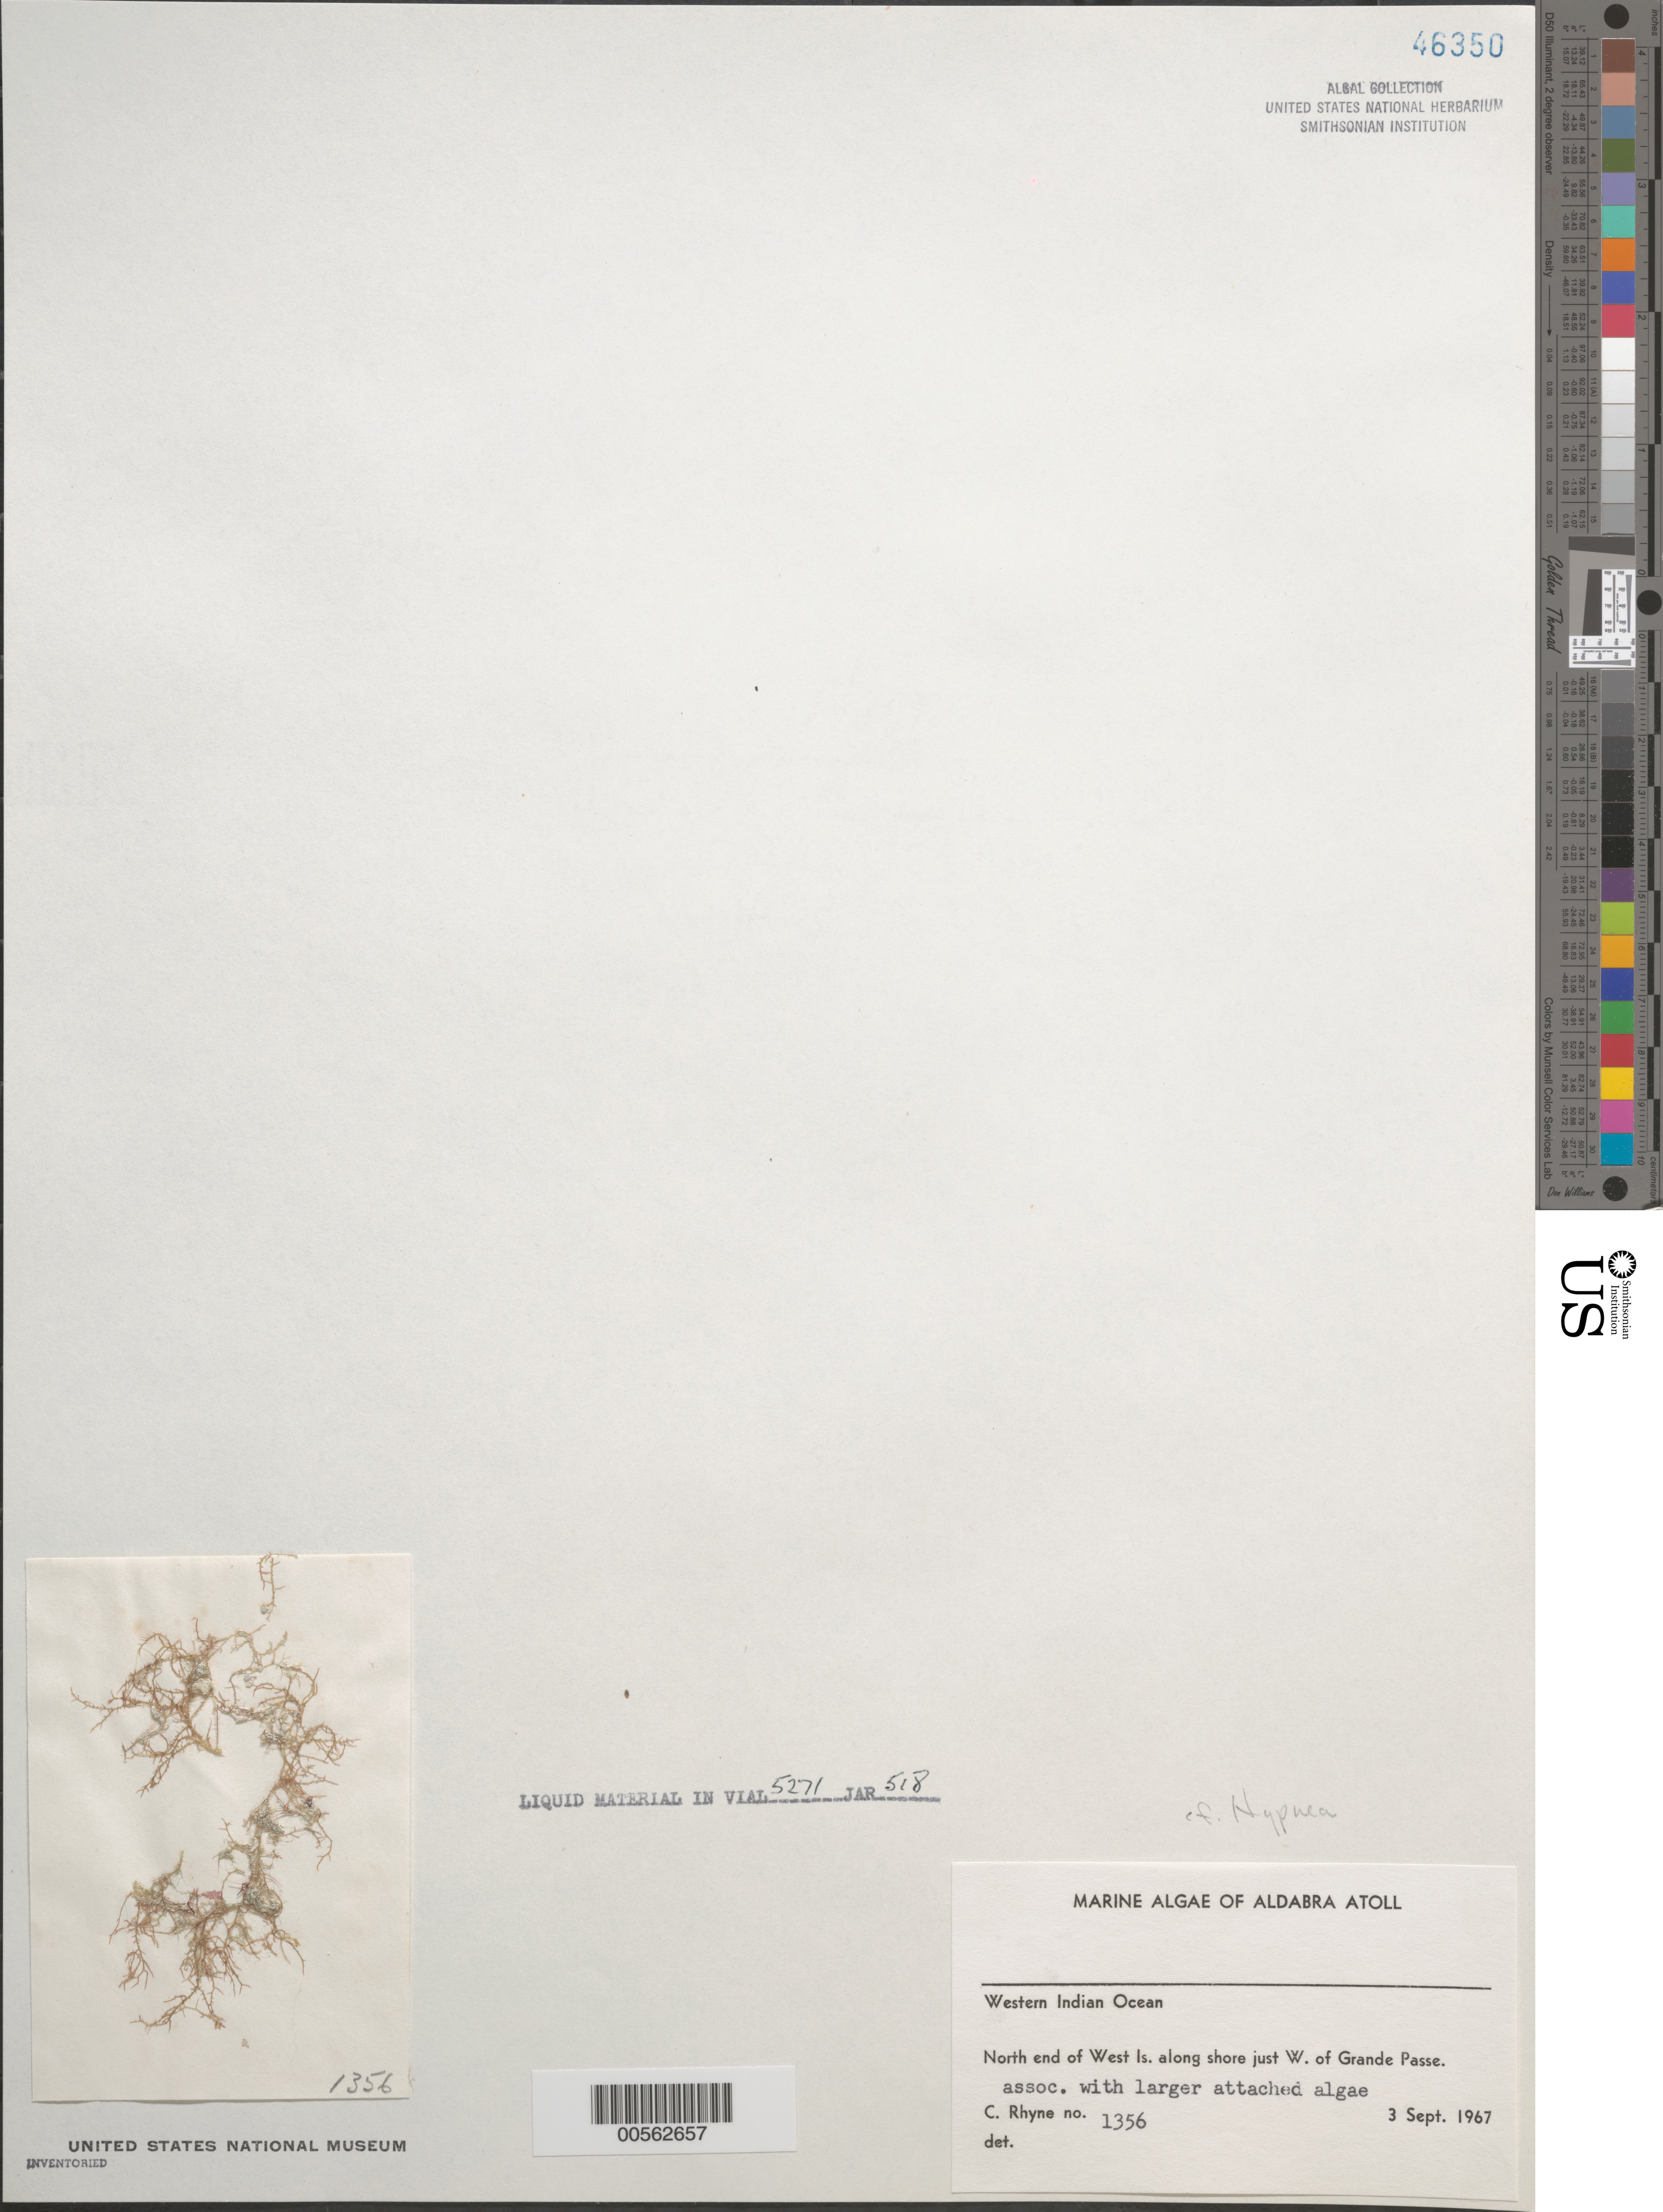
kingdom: Plantae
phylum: Rhodophyta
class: Florideophyceae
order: Gigartinales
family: Cystocloniaceae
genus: Hypnea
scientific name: Hypnea sp.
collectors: C. Rhyne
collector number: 1356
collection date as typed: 03 Sep 1967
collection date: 1967-09-03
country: Seychelles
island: Aldabra Atoll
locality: West Islet, Just west of Grande Pass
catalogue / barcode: US 46350